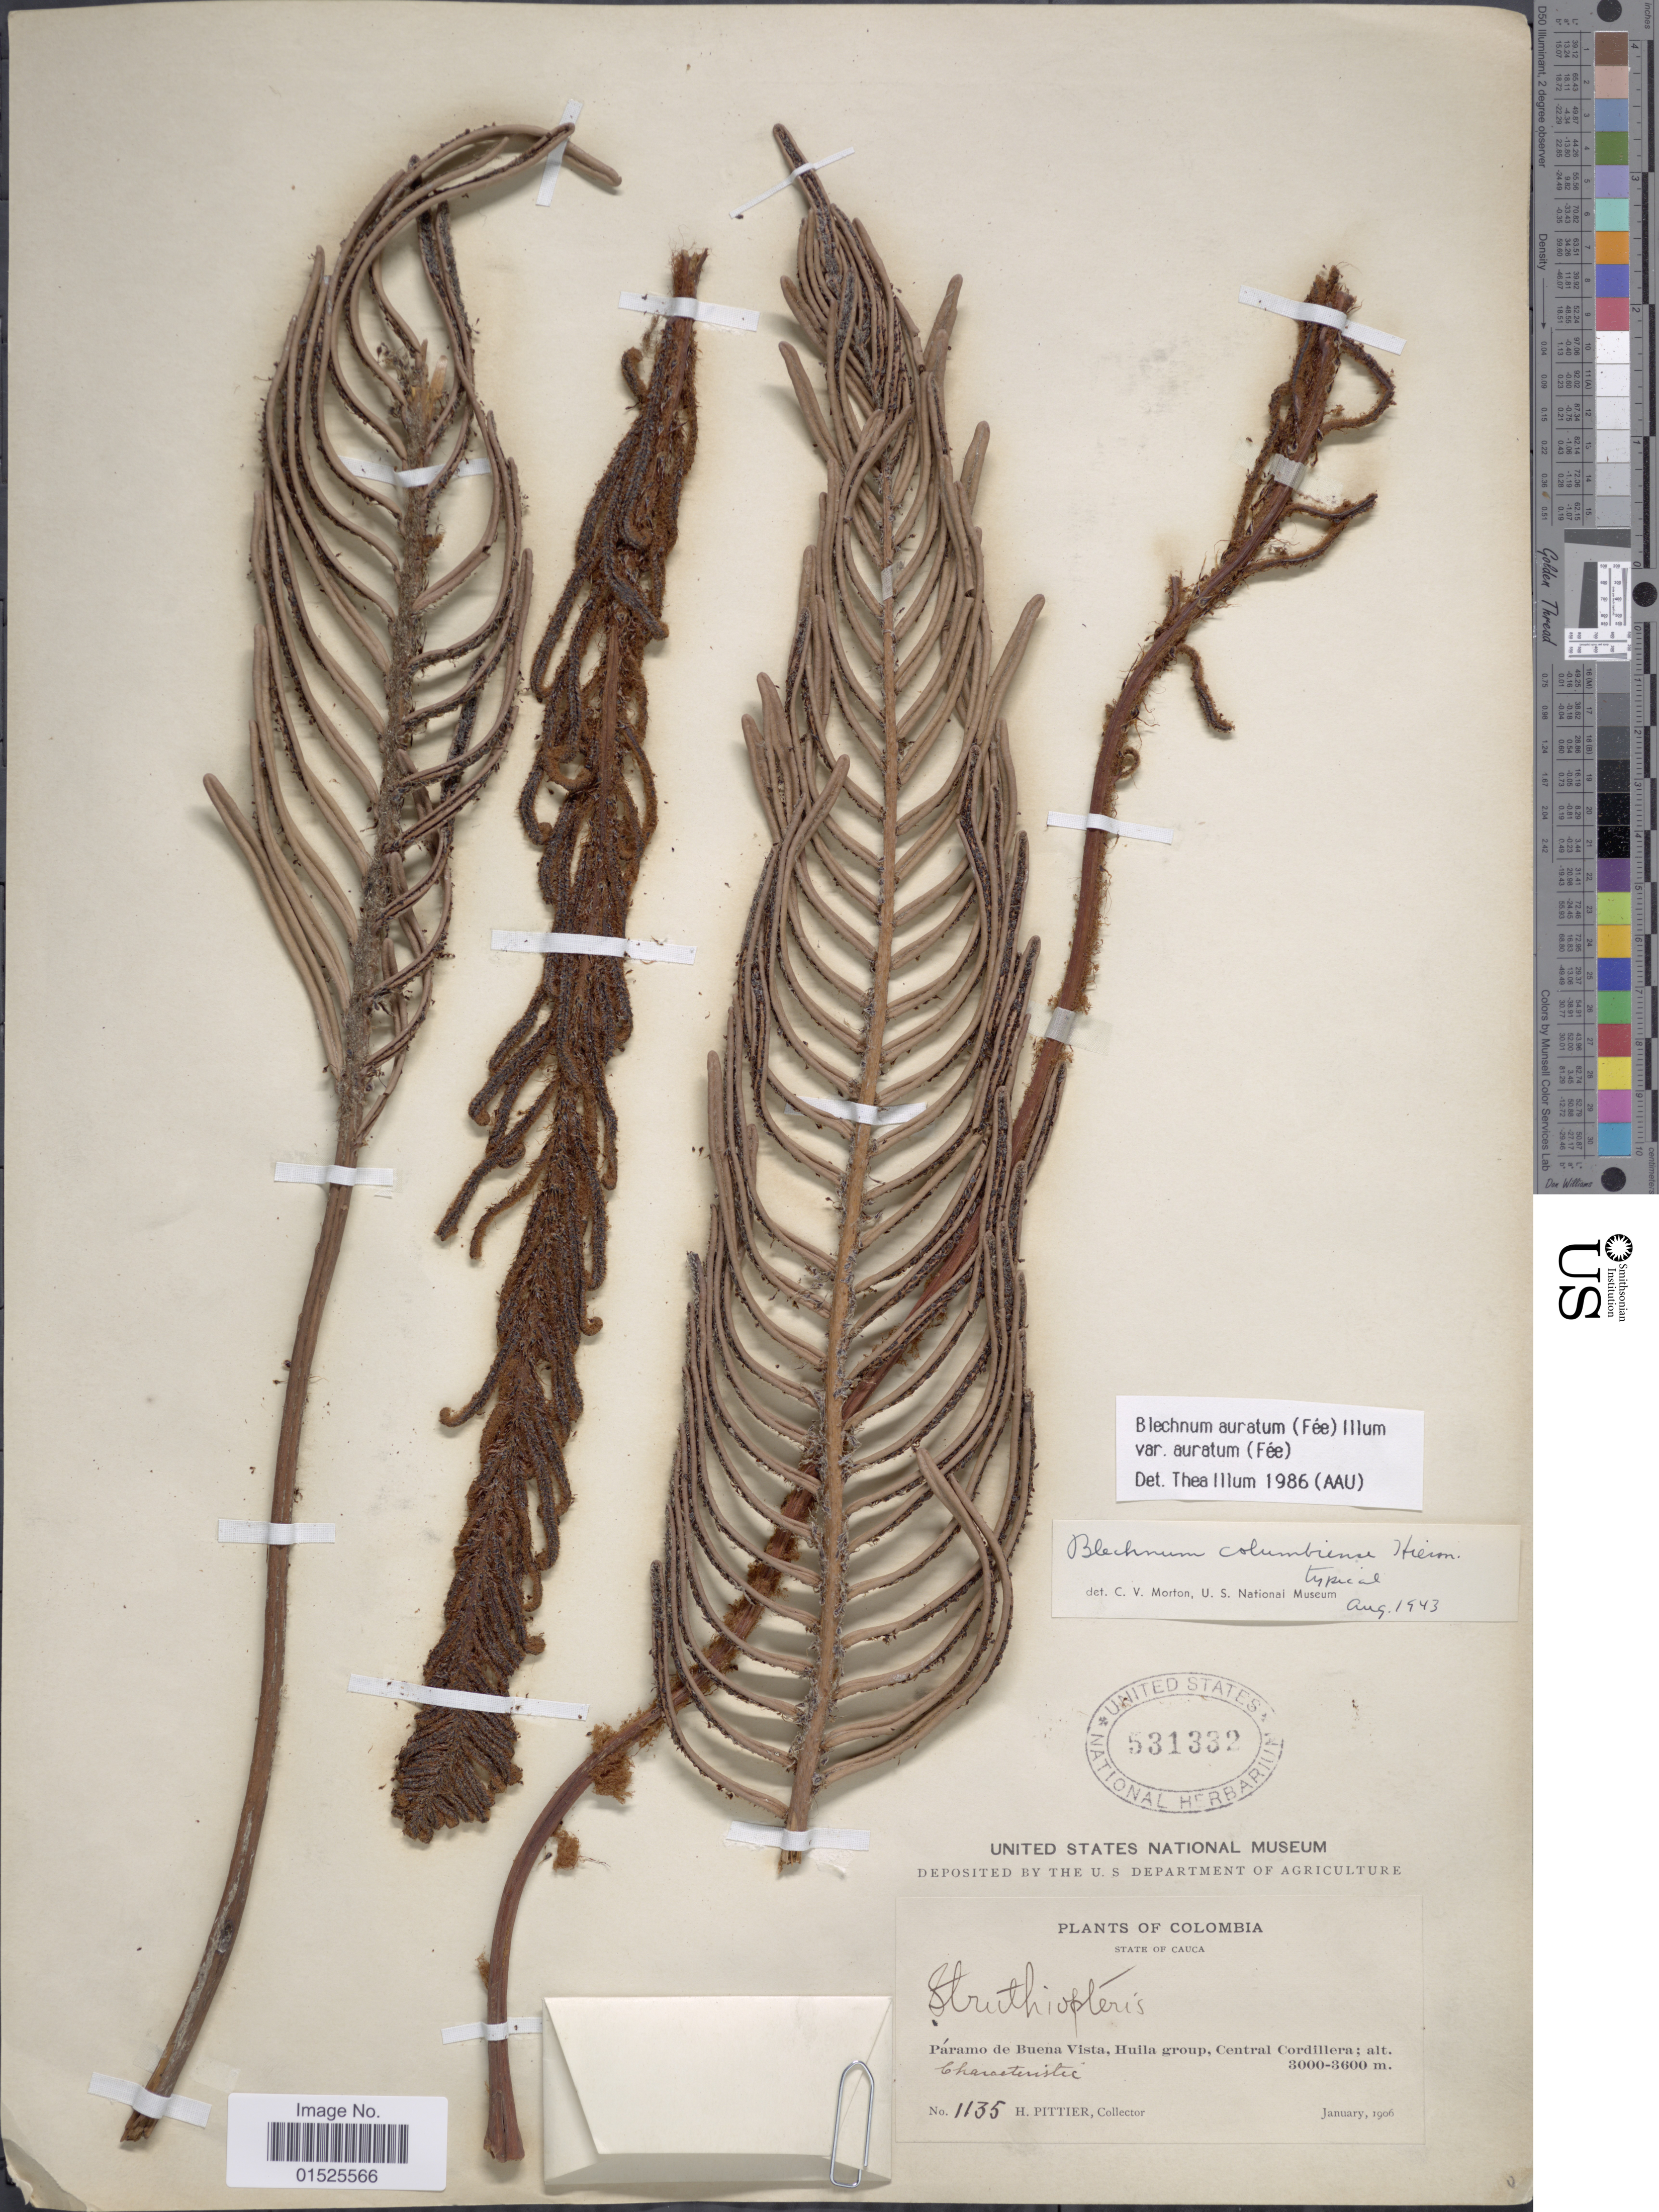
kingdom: Plantae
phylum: Tracheophyta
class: Polypodiopsida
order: Polypodiales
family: Blechnaceae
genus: Blechnum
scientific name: Blechnum columbiense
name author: Hieron.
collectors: H. F. Pittier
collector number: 1135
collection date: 1906-01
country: Colombia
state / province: Cauca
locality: Páramo de Buena Vista, Huila Group, Central Cordillera.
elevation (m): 3000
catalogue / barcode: US 531332